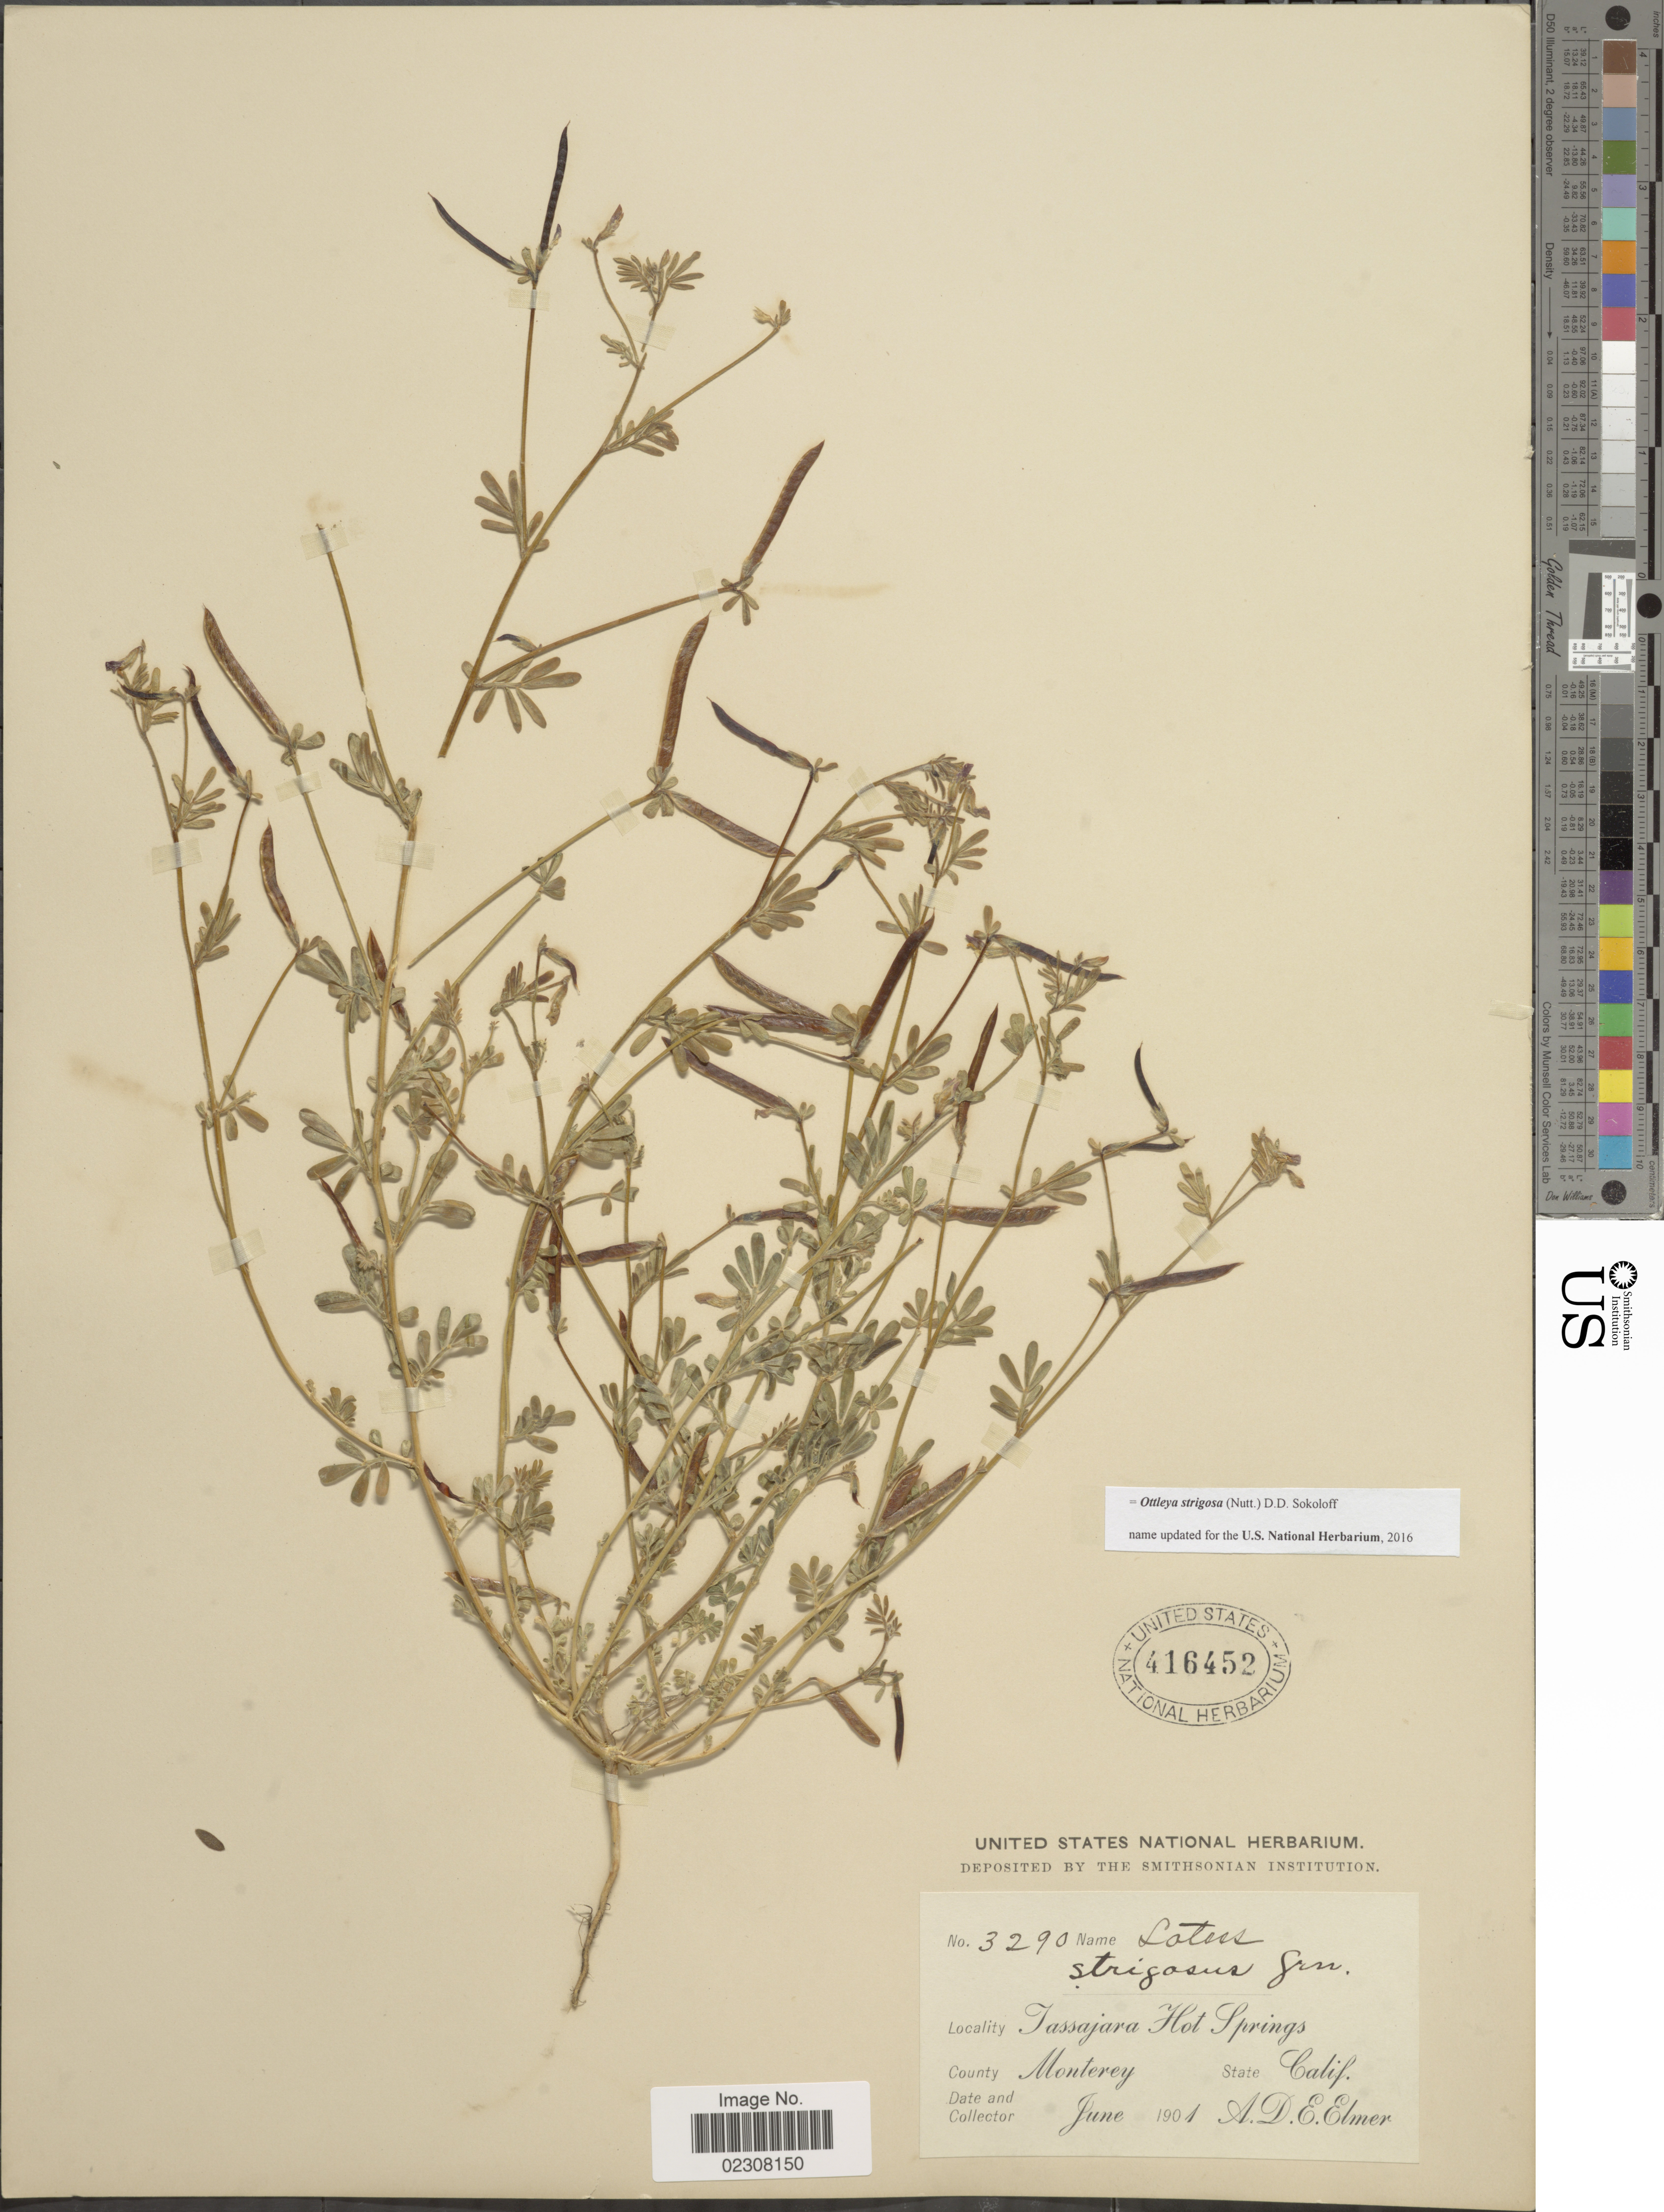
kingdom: Plantae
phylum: Tracheophyta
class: Magnoliopsida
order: Fabales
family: Fabaceae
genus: Ottleya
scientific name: Ottleya strigosa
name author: (Nutt.) D.D. Sokoloff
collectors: A. D. E. Elmer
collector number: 3290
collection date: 1901-06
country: United States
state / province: California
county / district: Monterey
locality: Tassajara Hot Springs, County Monterey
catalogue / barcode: US 416452